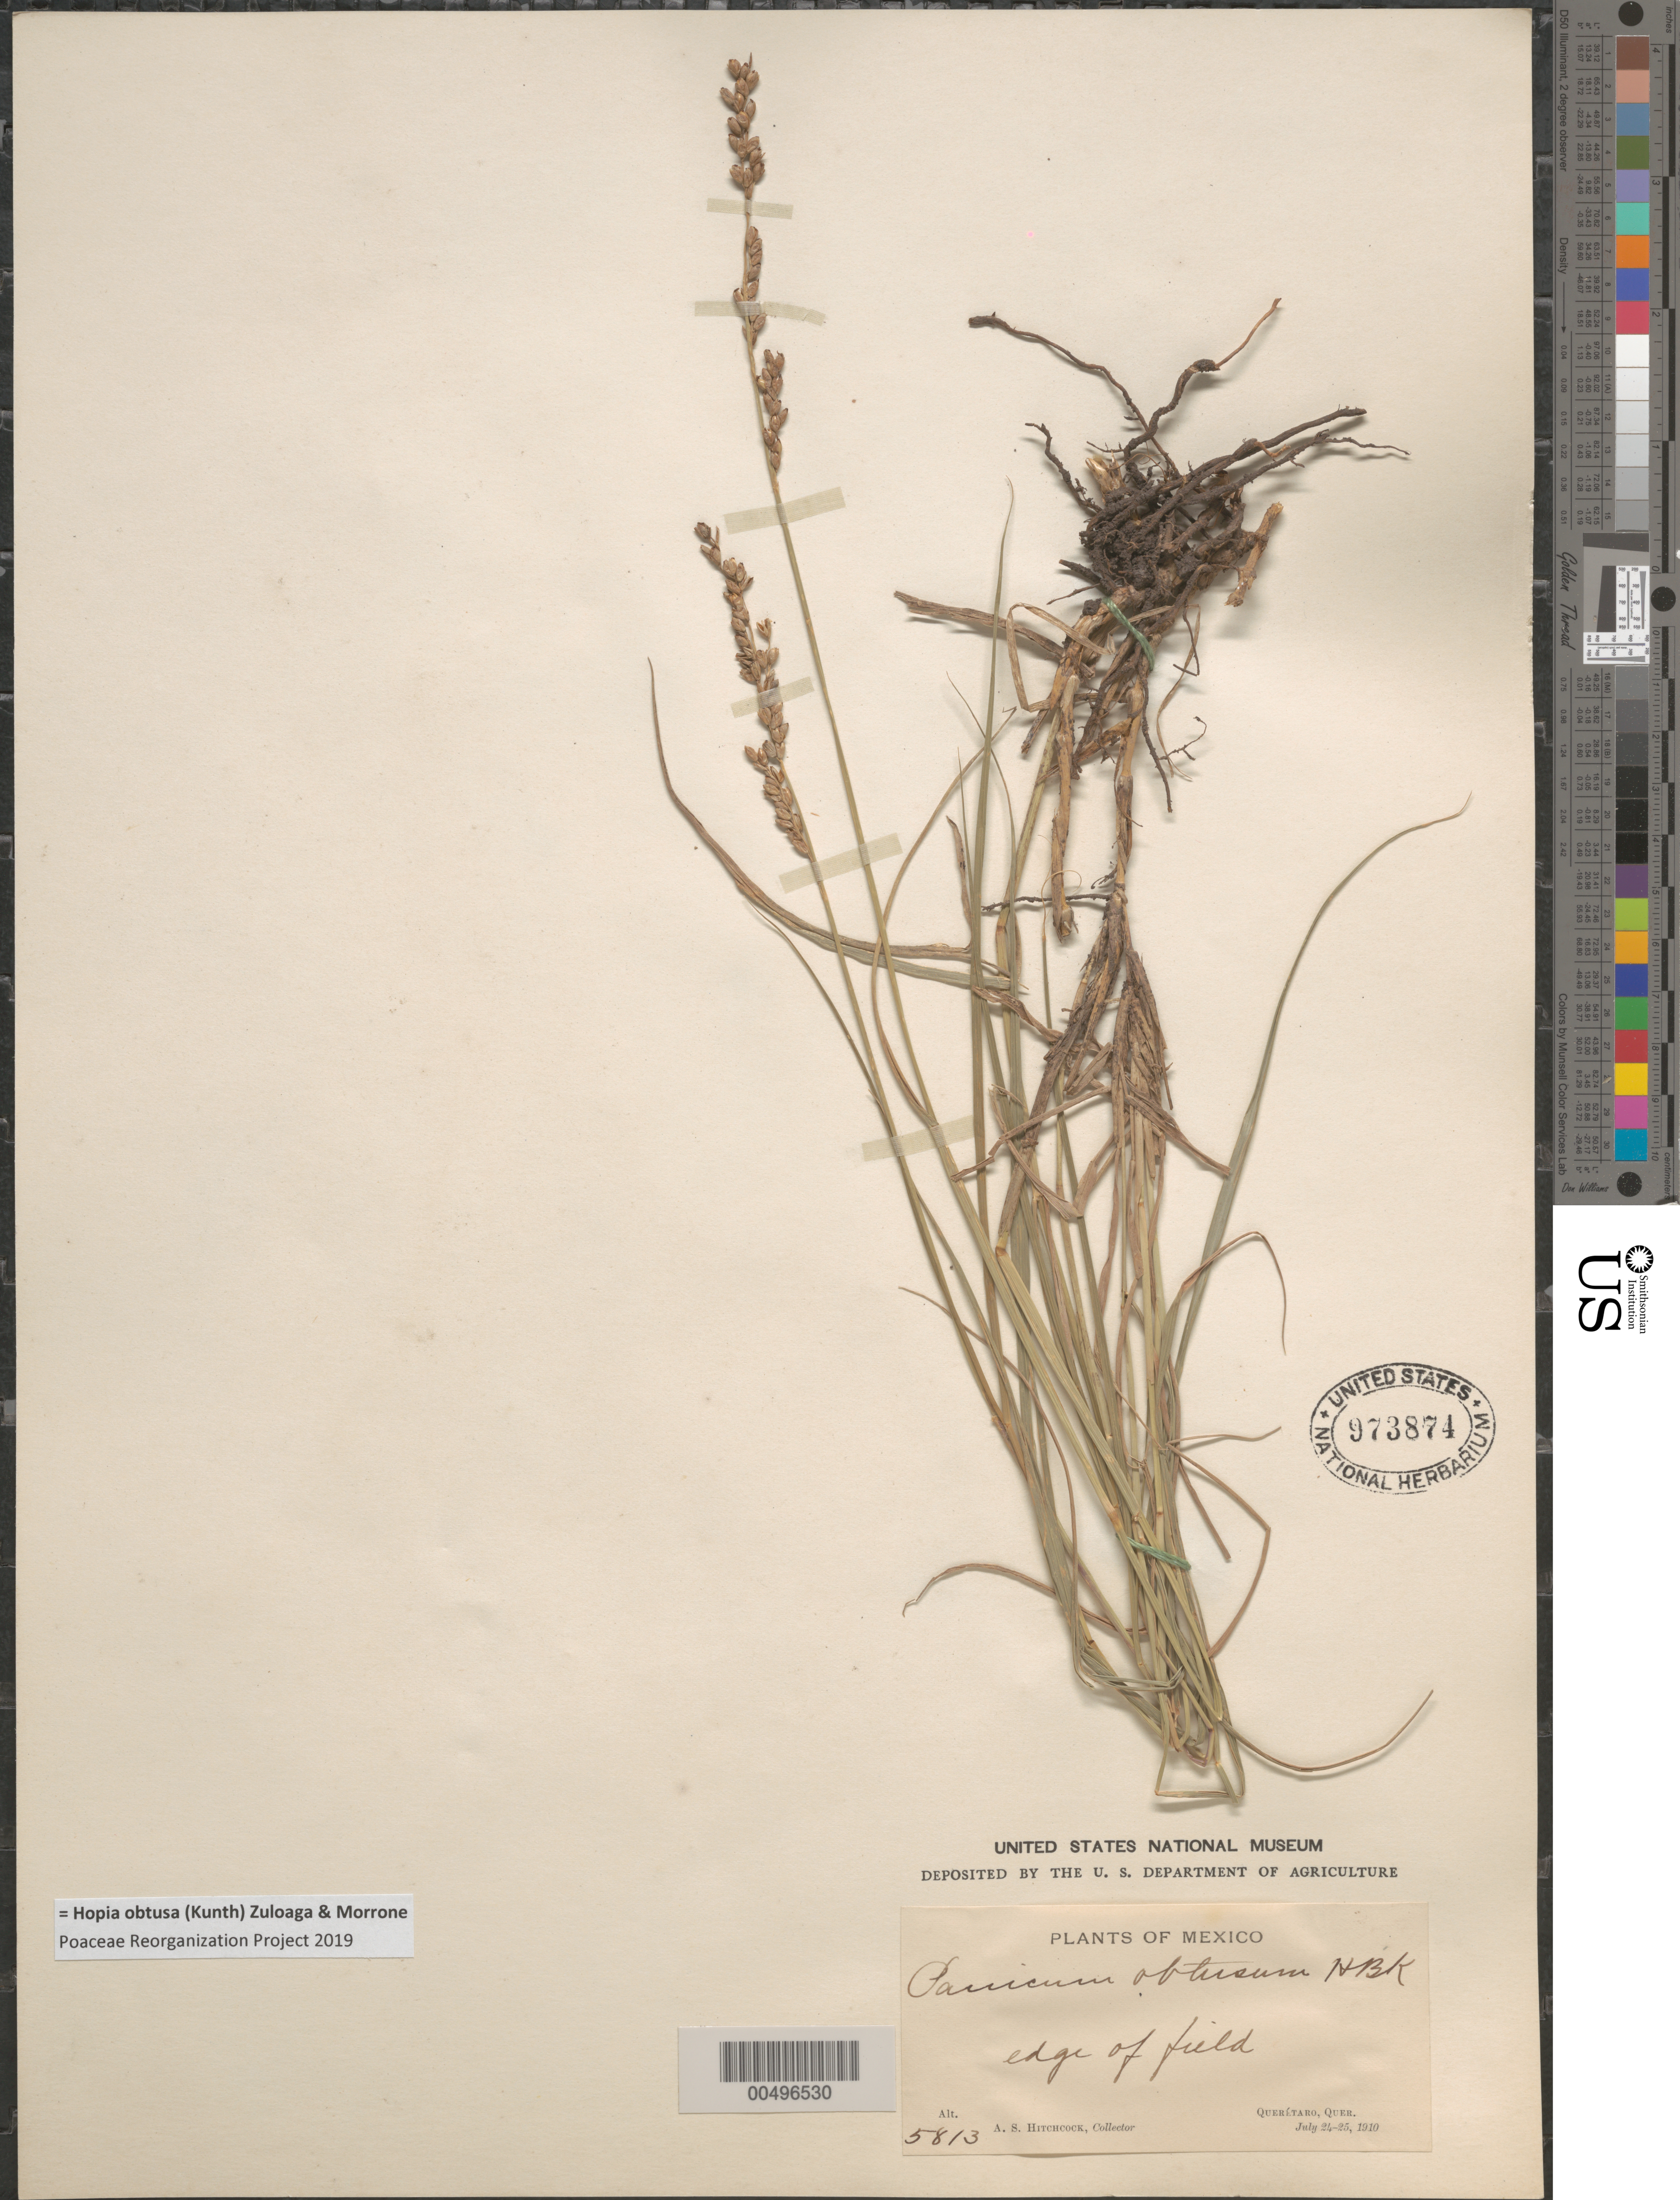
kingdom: Plantae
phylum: Tracheophyta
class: Liliopsida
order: Poales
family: Poaceae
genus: Panicum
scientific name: Panicum obtusum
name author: Kunth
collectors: A. S. Hitchcock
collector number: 5813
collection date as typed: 24 Jul 1910 to 25 Jul 1910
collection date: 1910-07-24/1910-07-25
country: Mexico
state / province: Querétaro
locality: Quer‚taro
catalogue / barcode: US 973874